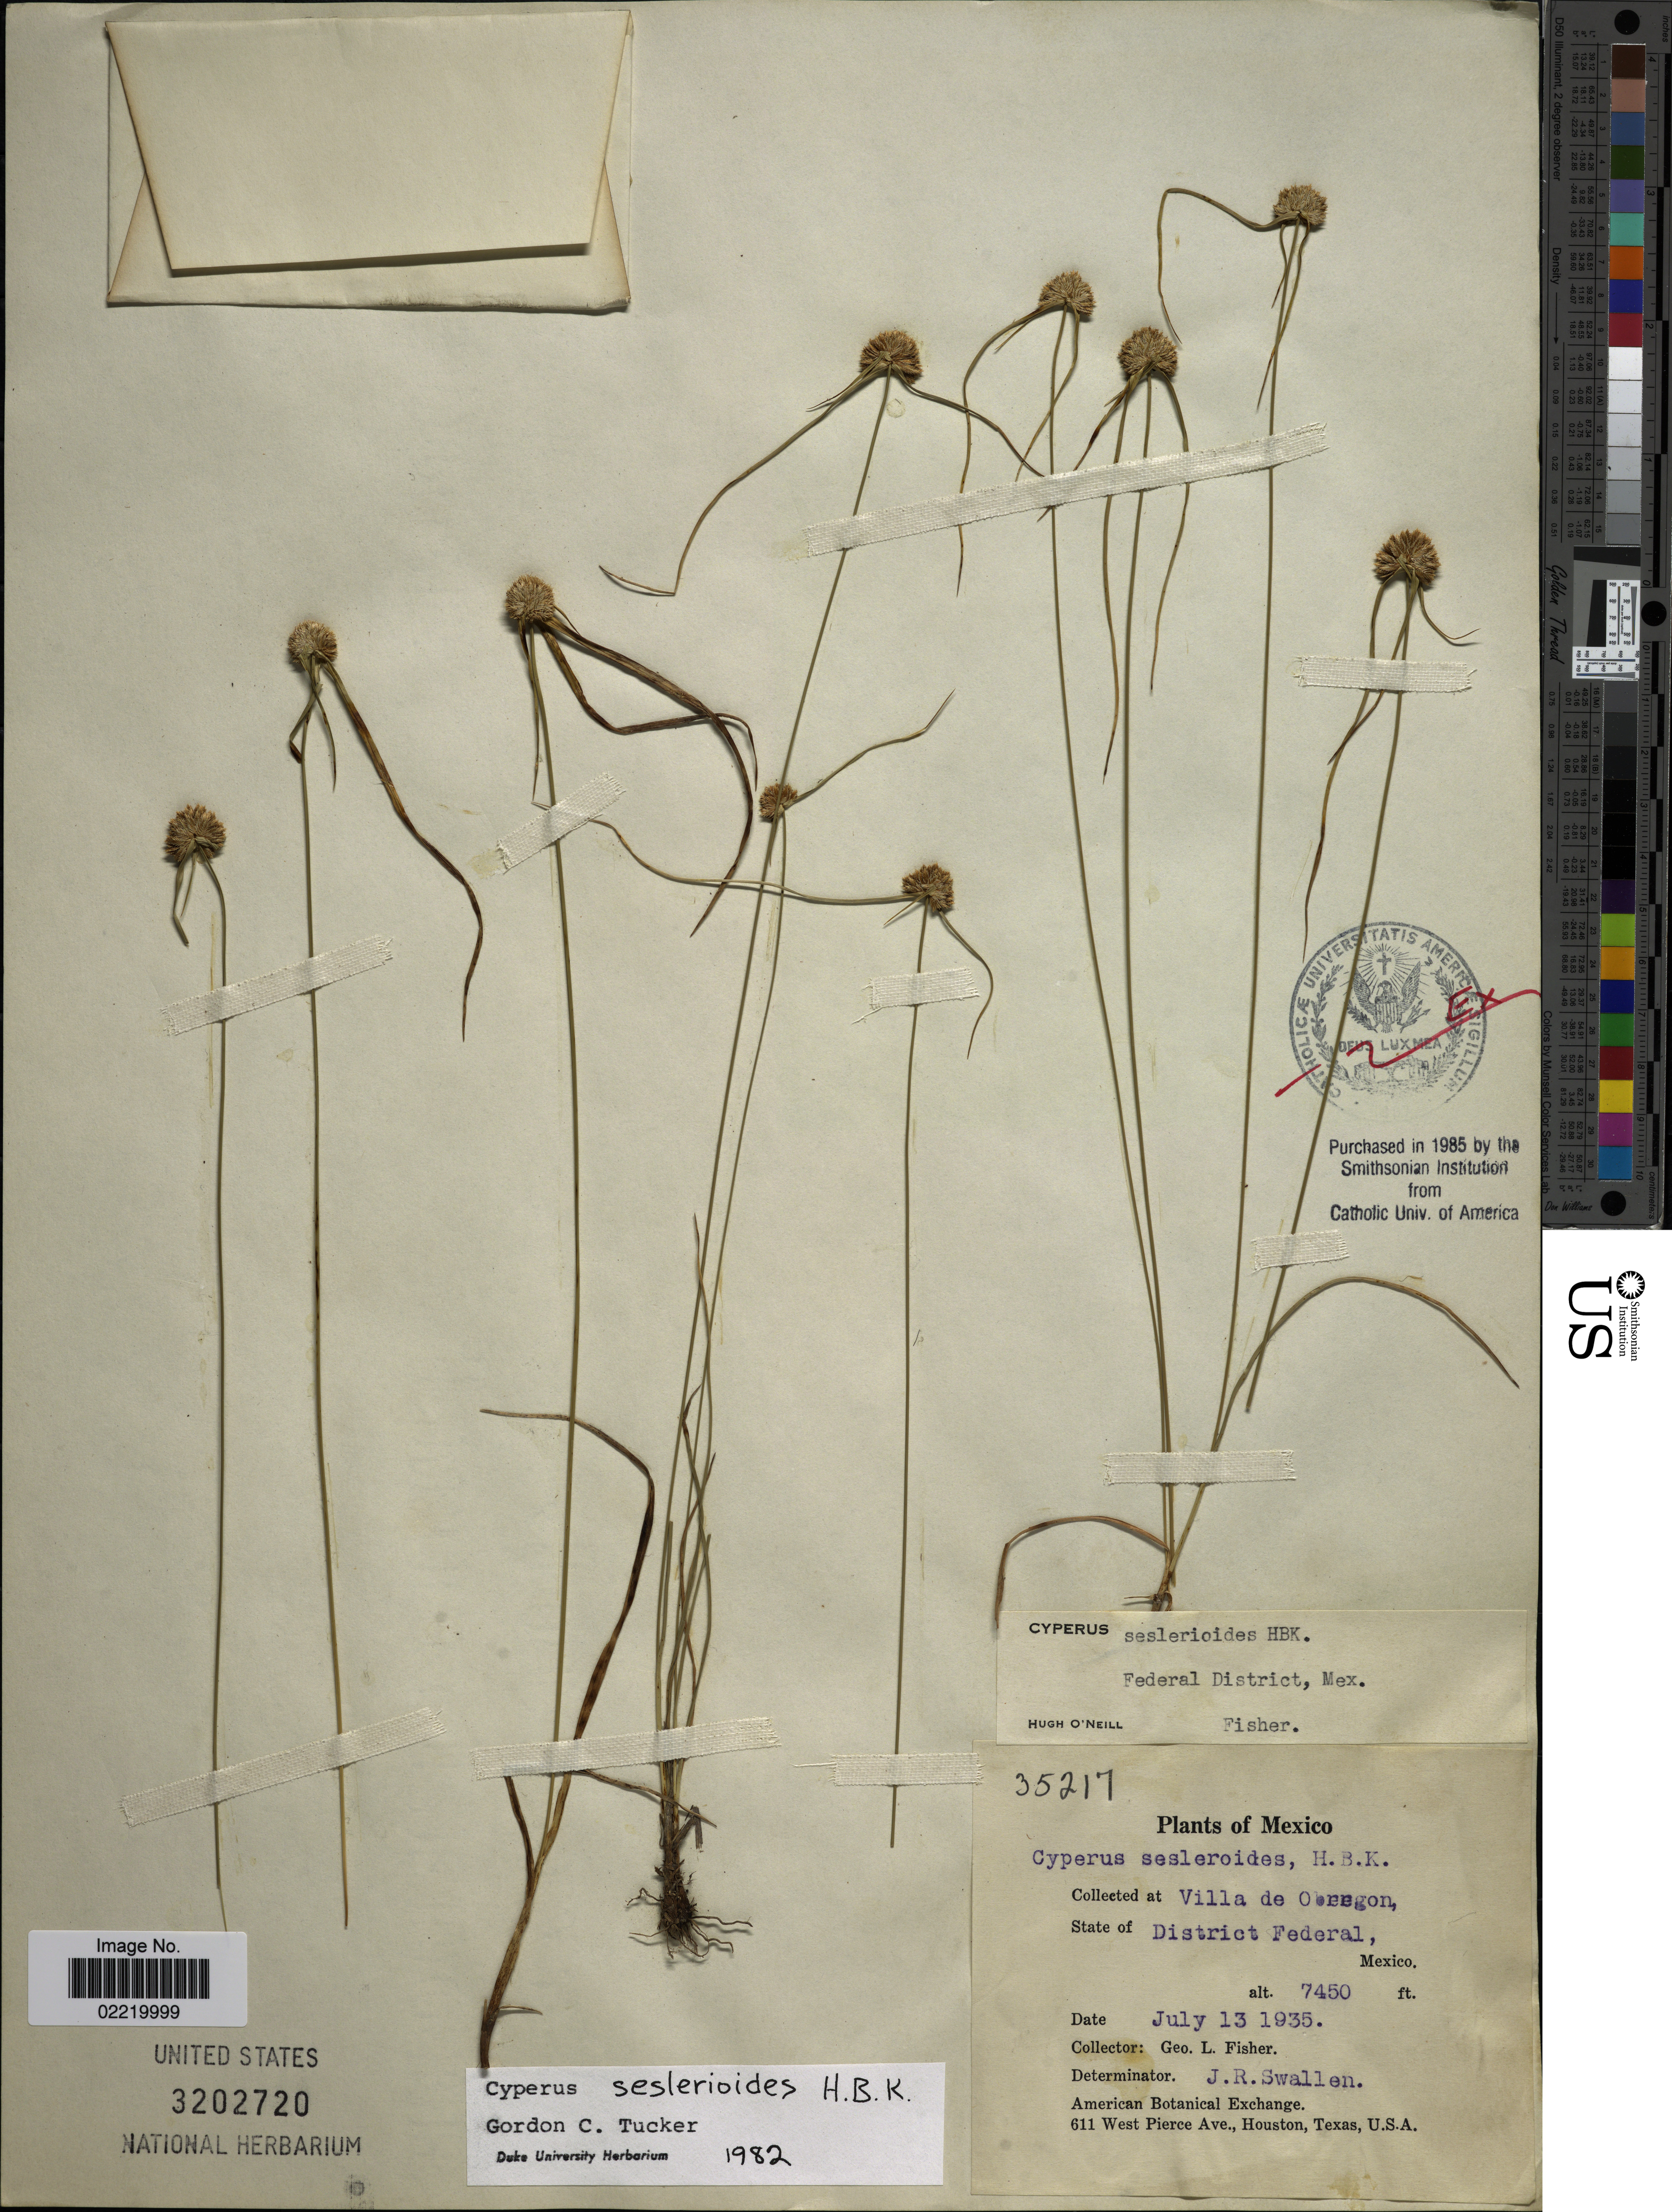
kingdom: Plantae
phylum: Tracheophyta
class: Liliopsida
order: Poales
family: Cyperaceae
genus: Cyperus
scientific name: Cyperus seslerioides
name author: Kunth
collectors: G. L. Fisher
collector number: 35217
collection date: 1935-07-13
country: Mexico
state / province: Distrito Federal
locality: Ville de Oregon, District Federal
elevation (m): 2271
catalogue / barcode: US 3202720